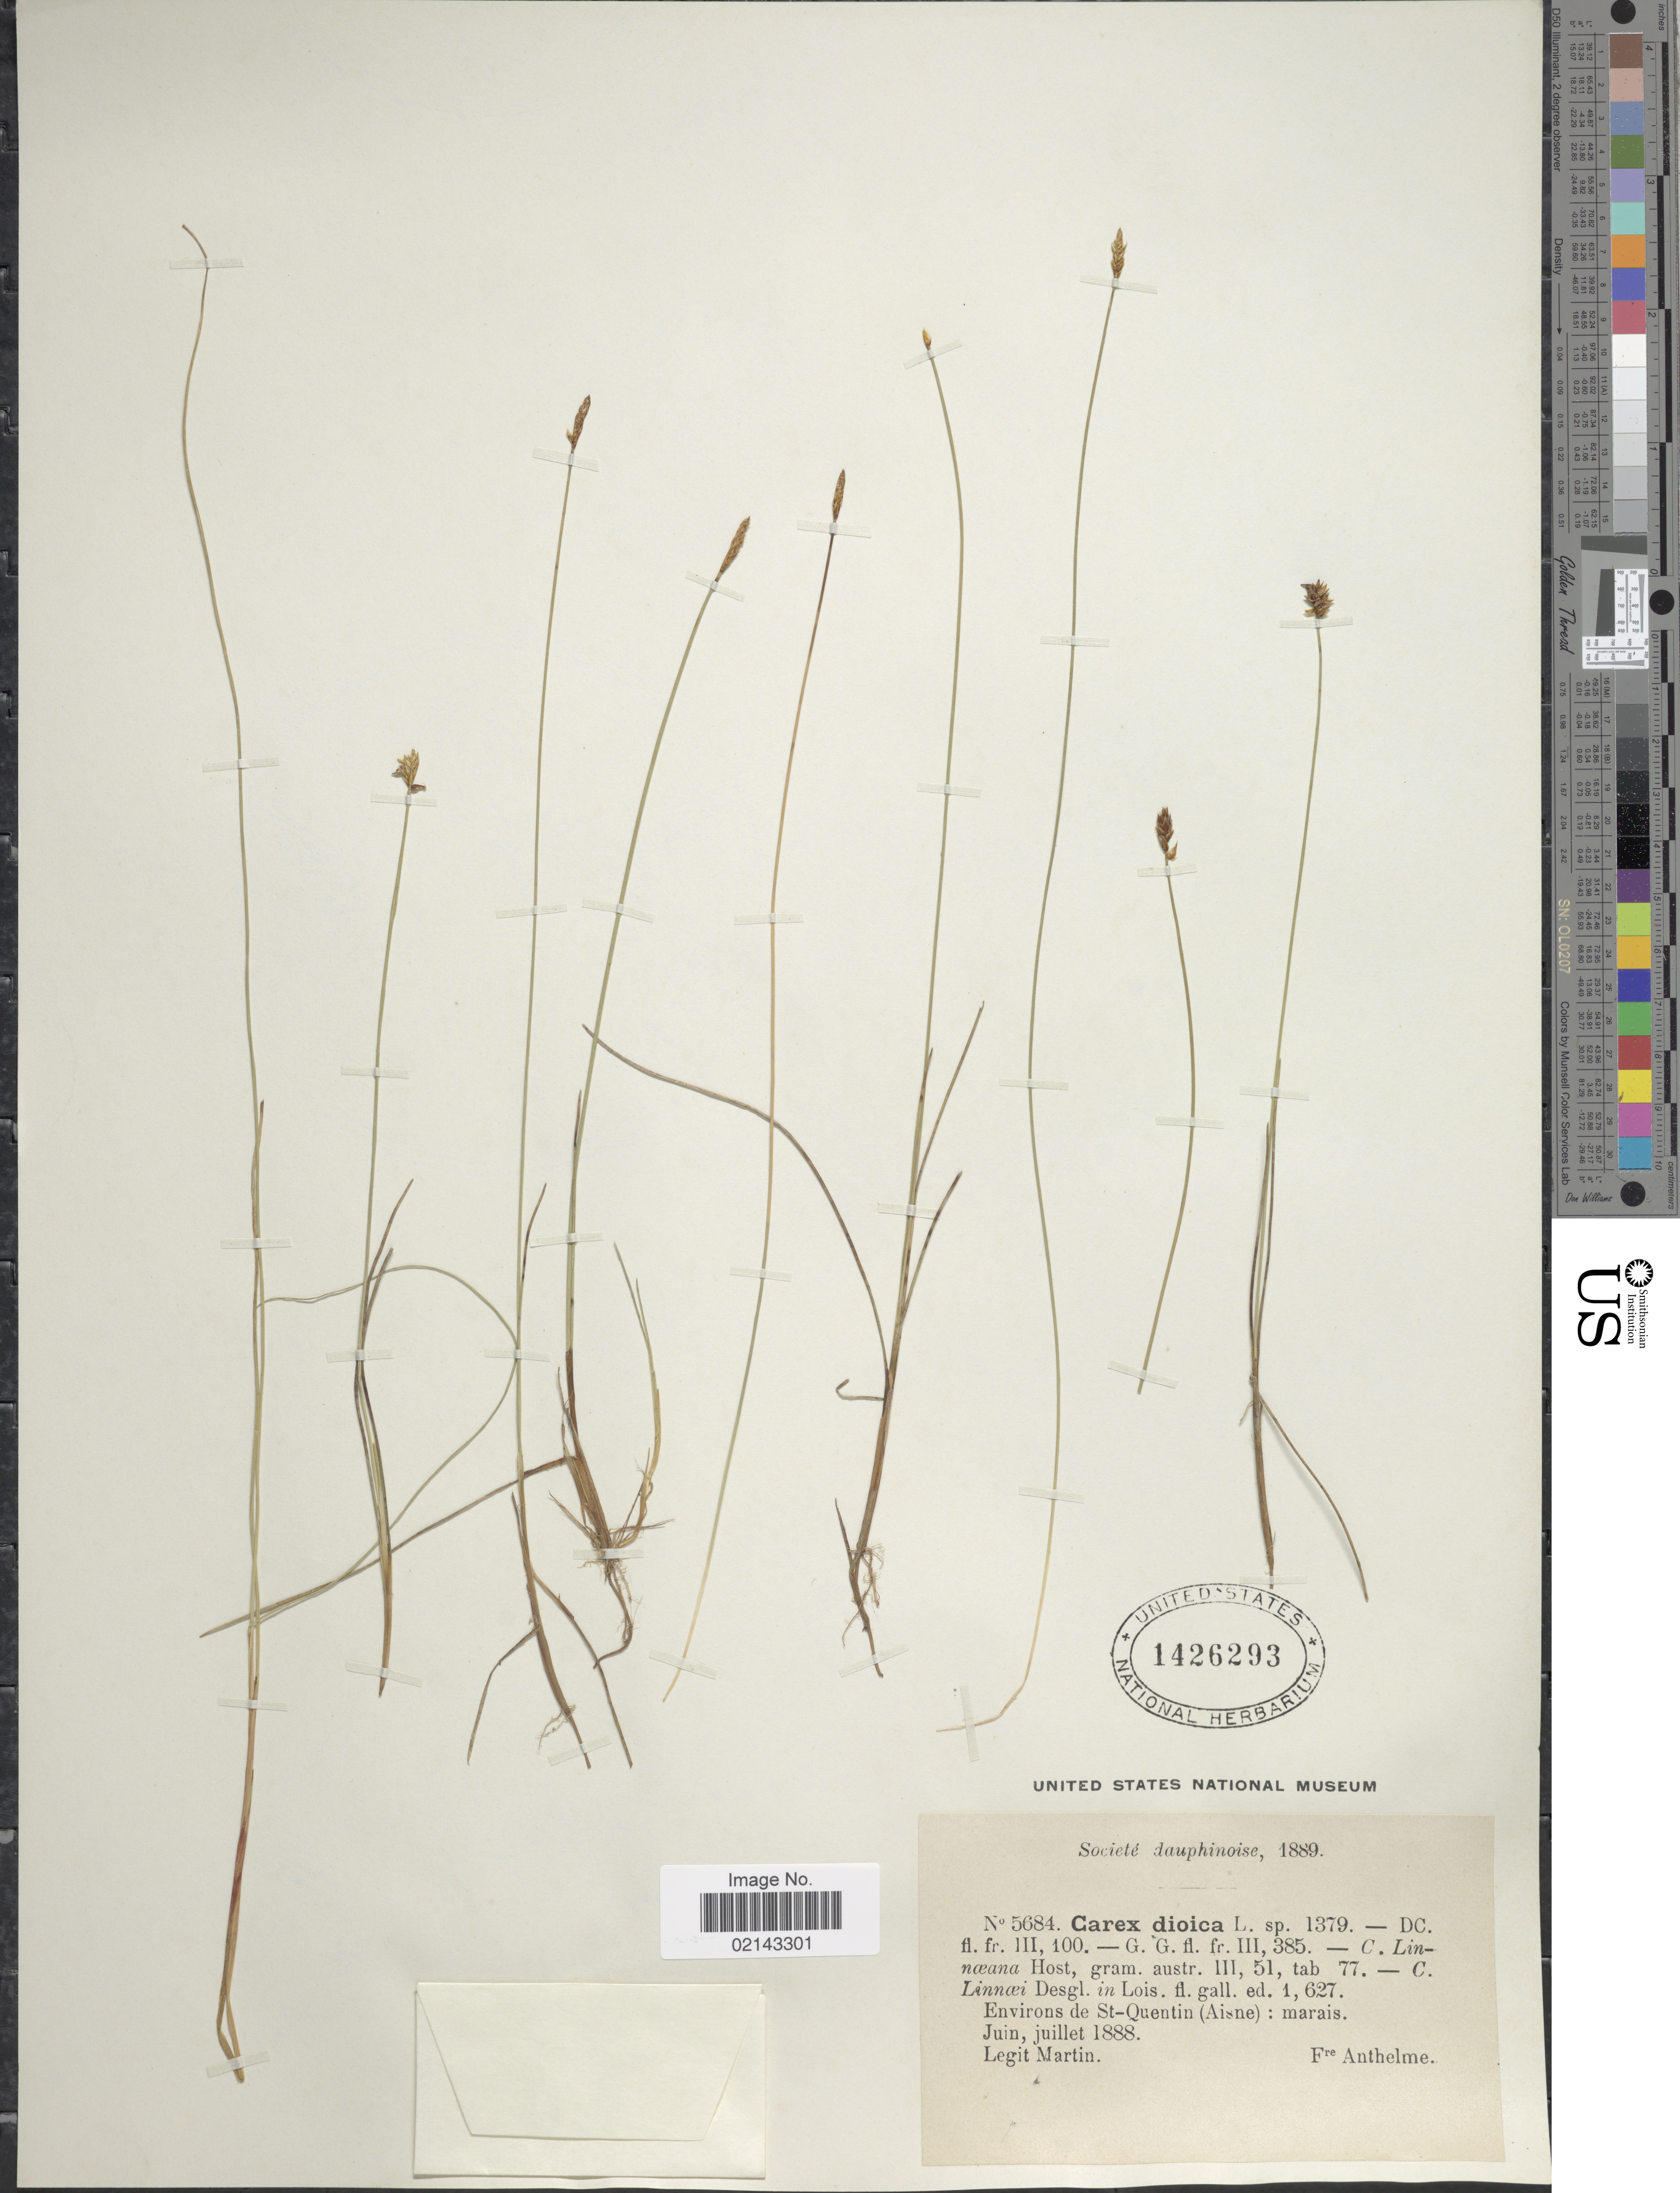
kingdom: Plantae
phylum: Tracheophyta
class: Liliopsida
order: Poales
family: Cyperaceae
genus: Carex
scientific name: Carex dioica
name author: L.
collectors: Martin, -- & F. Anthelme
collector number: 5684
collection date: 1888-06/1888-07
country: France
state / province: Hauts-de-France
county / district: Aisne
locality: Environs de St-Quentin (Aisne): marais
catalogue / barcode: US 1426293